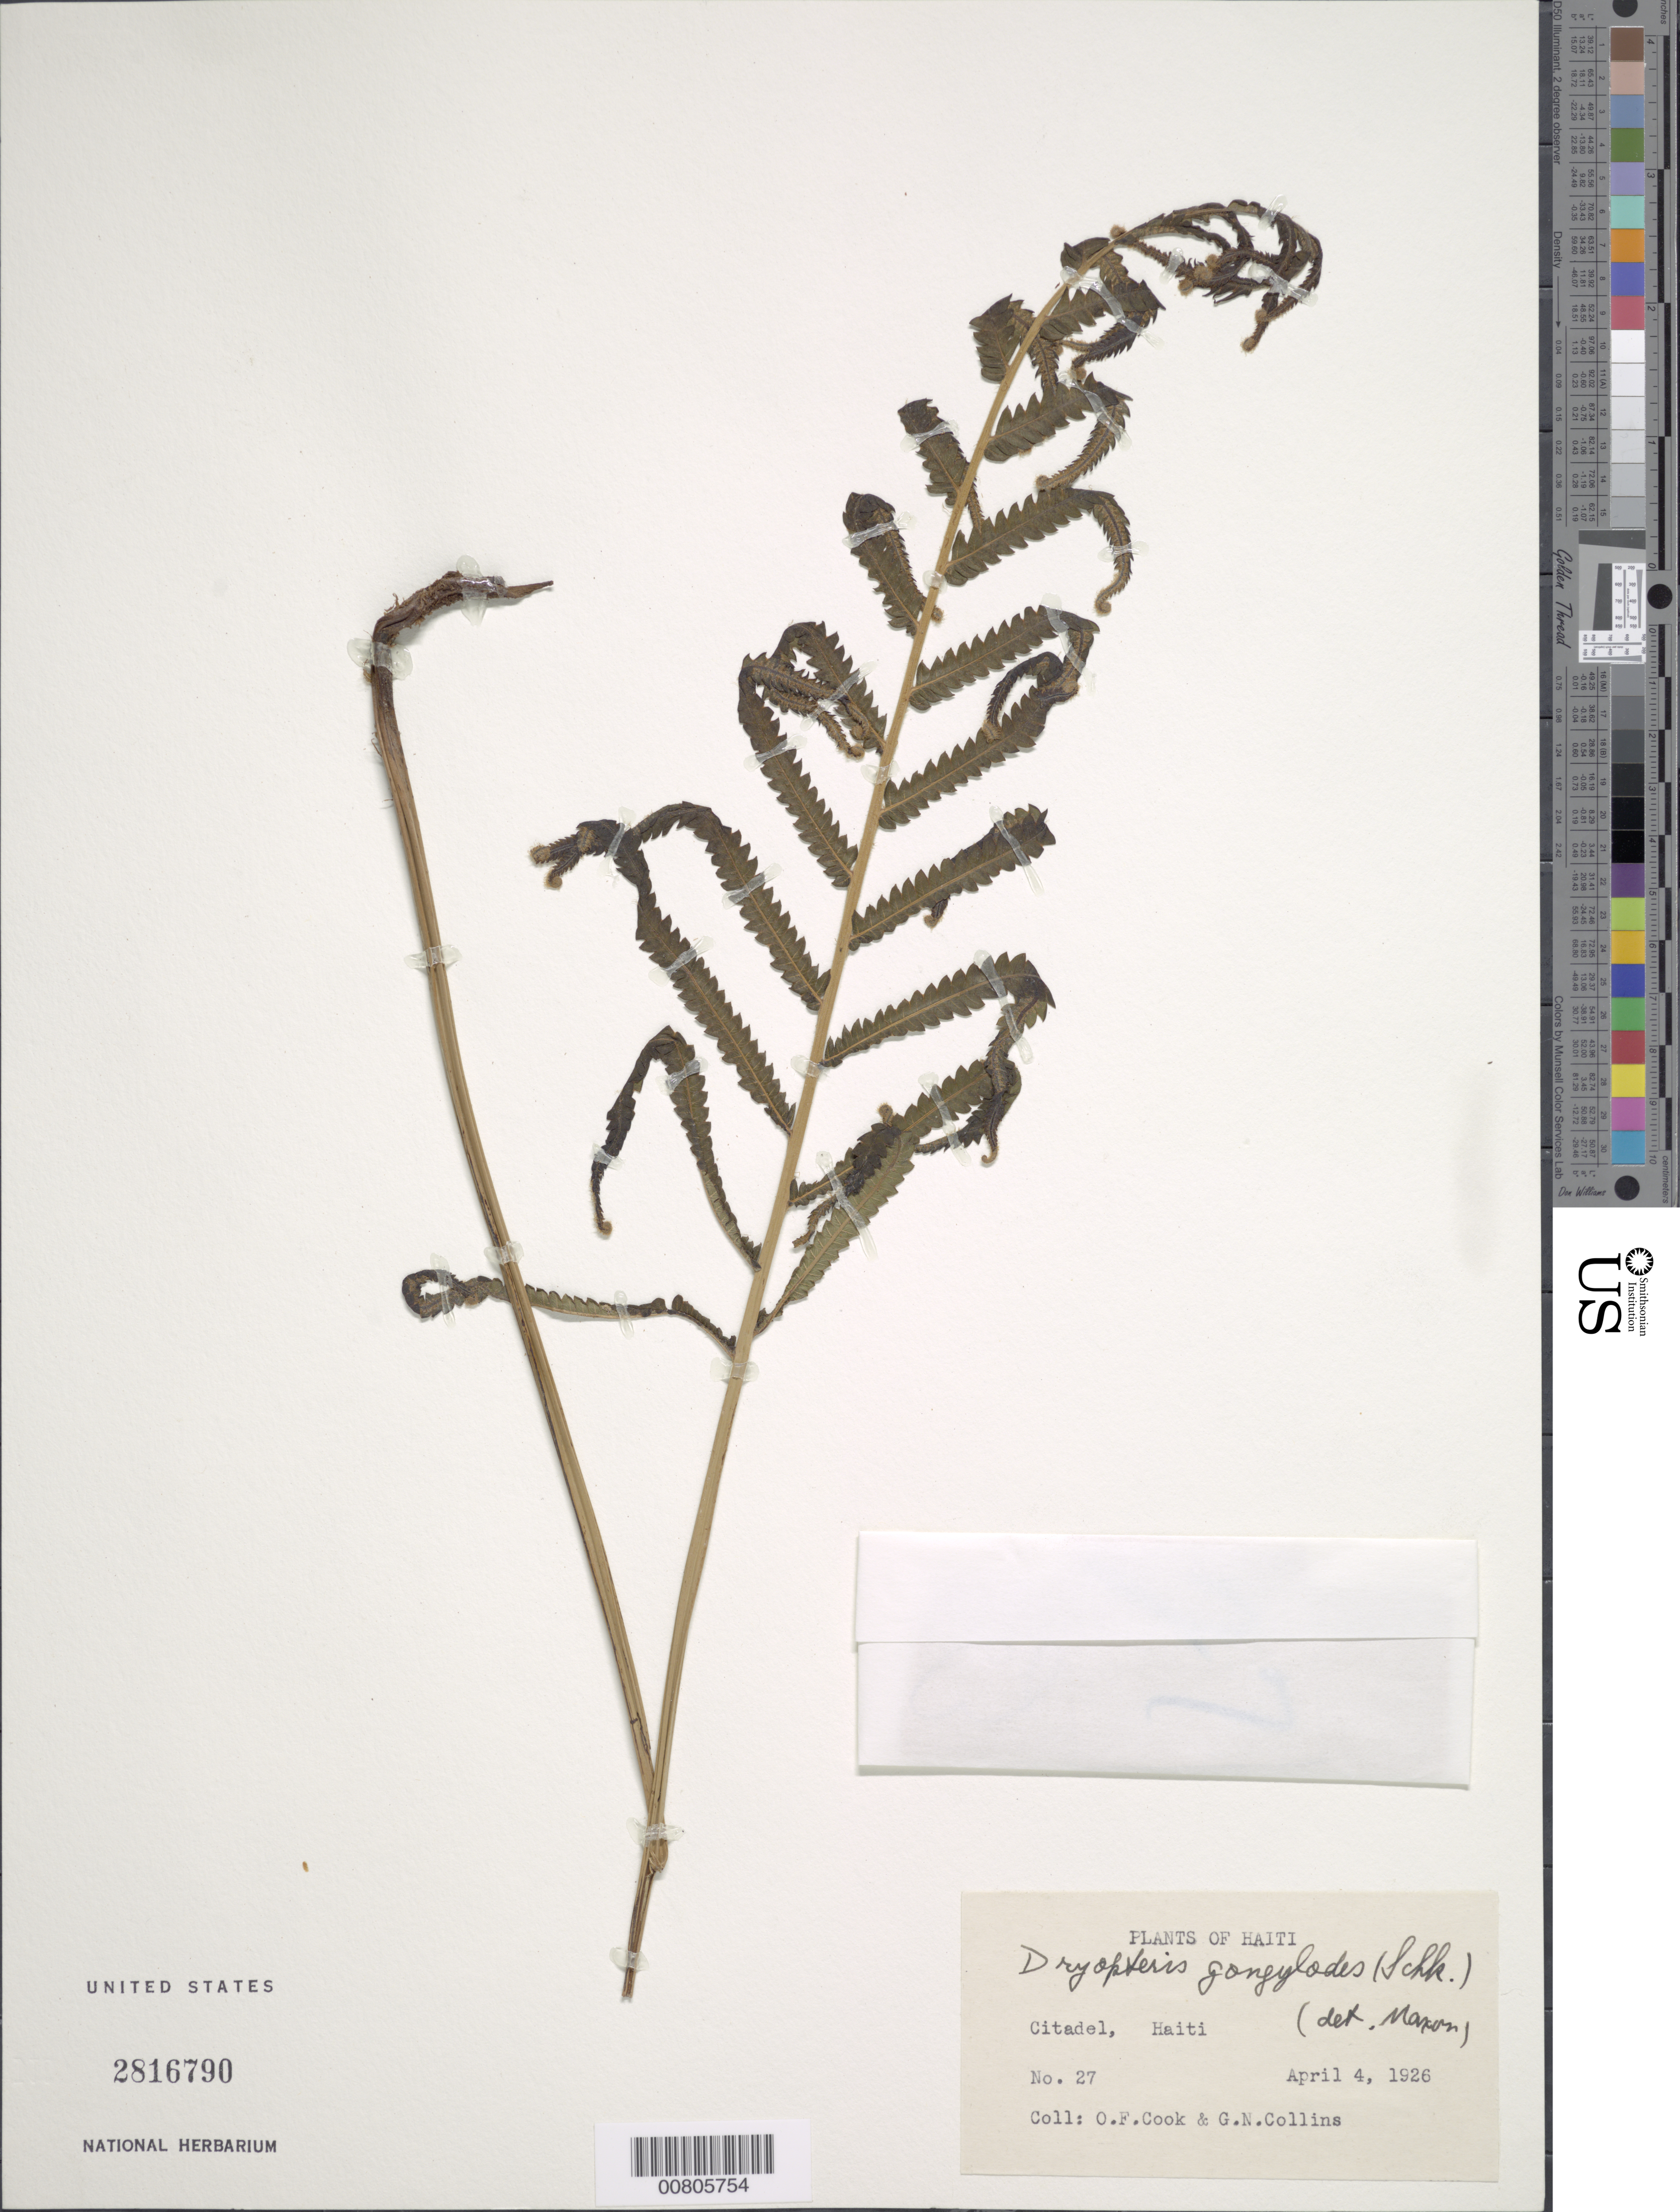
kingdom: Plantae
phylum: Tracheophyta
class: Polypodiopsida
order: Polypodiales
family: Thelypteridaceae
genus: Cyclosorus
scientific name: Cyclosorus interruptus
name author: (Willd.) H. Itô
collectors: O. F. Cook & G. Collins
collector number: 27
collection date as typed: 04 Apr 1926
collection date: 1926-04-04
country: Haiti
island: Hispaniola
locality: Citadel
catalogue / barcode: US 2816790